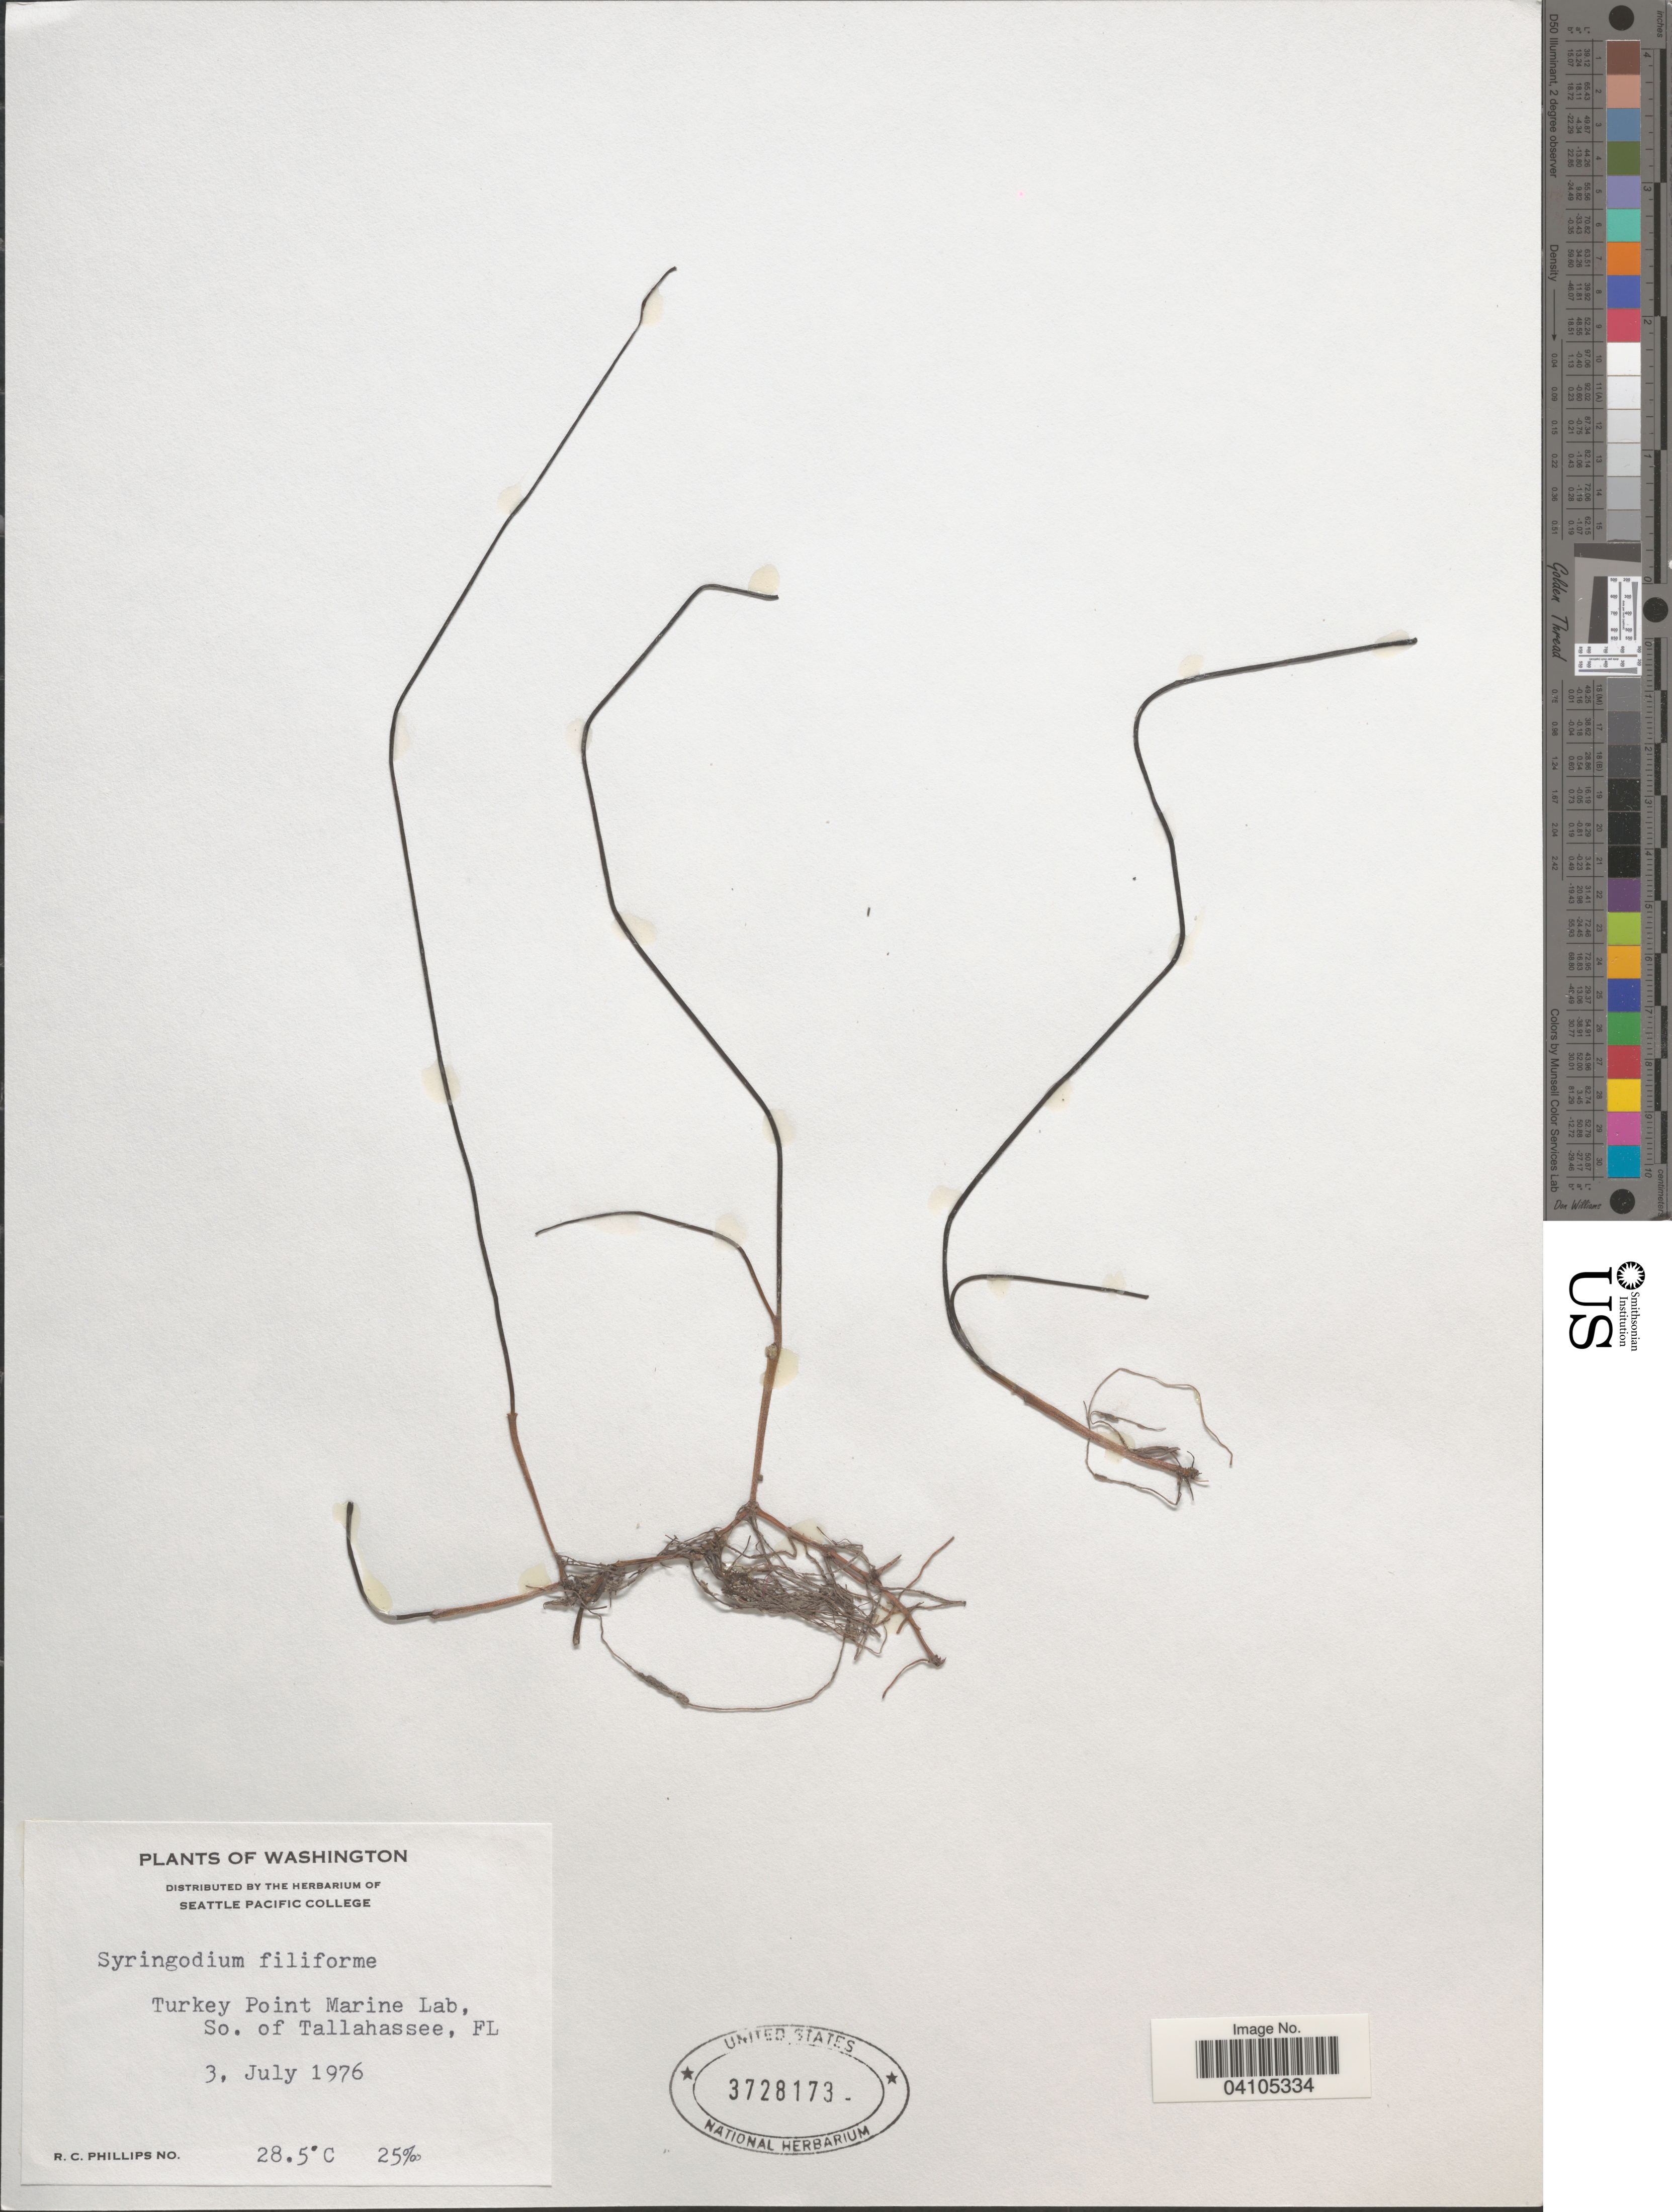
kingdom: Plantae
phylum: Tracheophyta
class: Liliopsida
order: Alismatales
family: Cymodoceaceae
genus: Syringodium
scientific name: Syringodium filiforme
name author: Kütz.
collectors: R. C. Phillips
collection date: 1976-07-03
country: United States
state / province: Florida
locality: Turkey Point Marine Lab, So. of Tallahassee.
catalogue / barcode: US 3728173